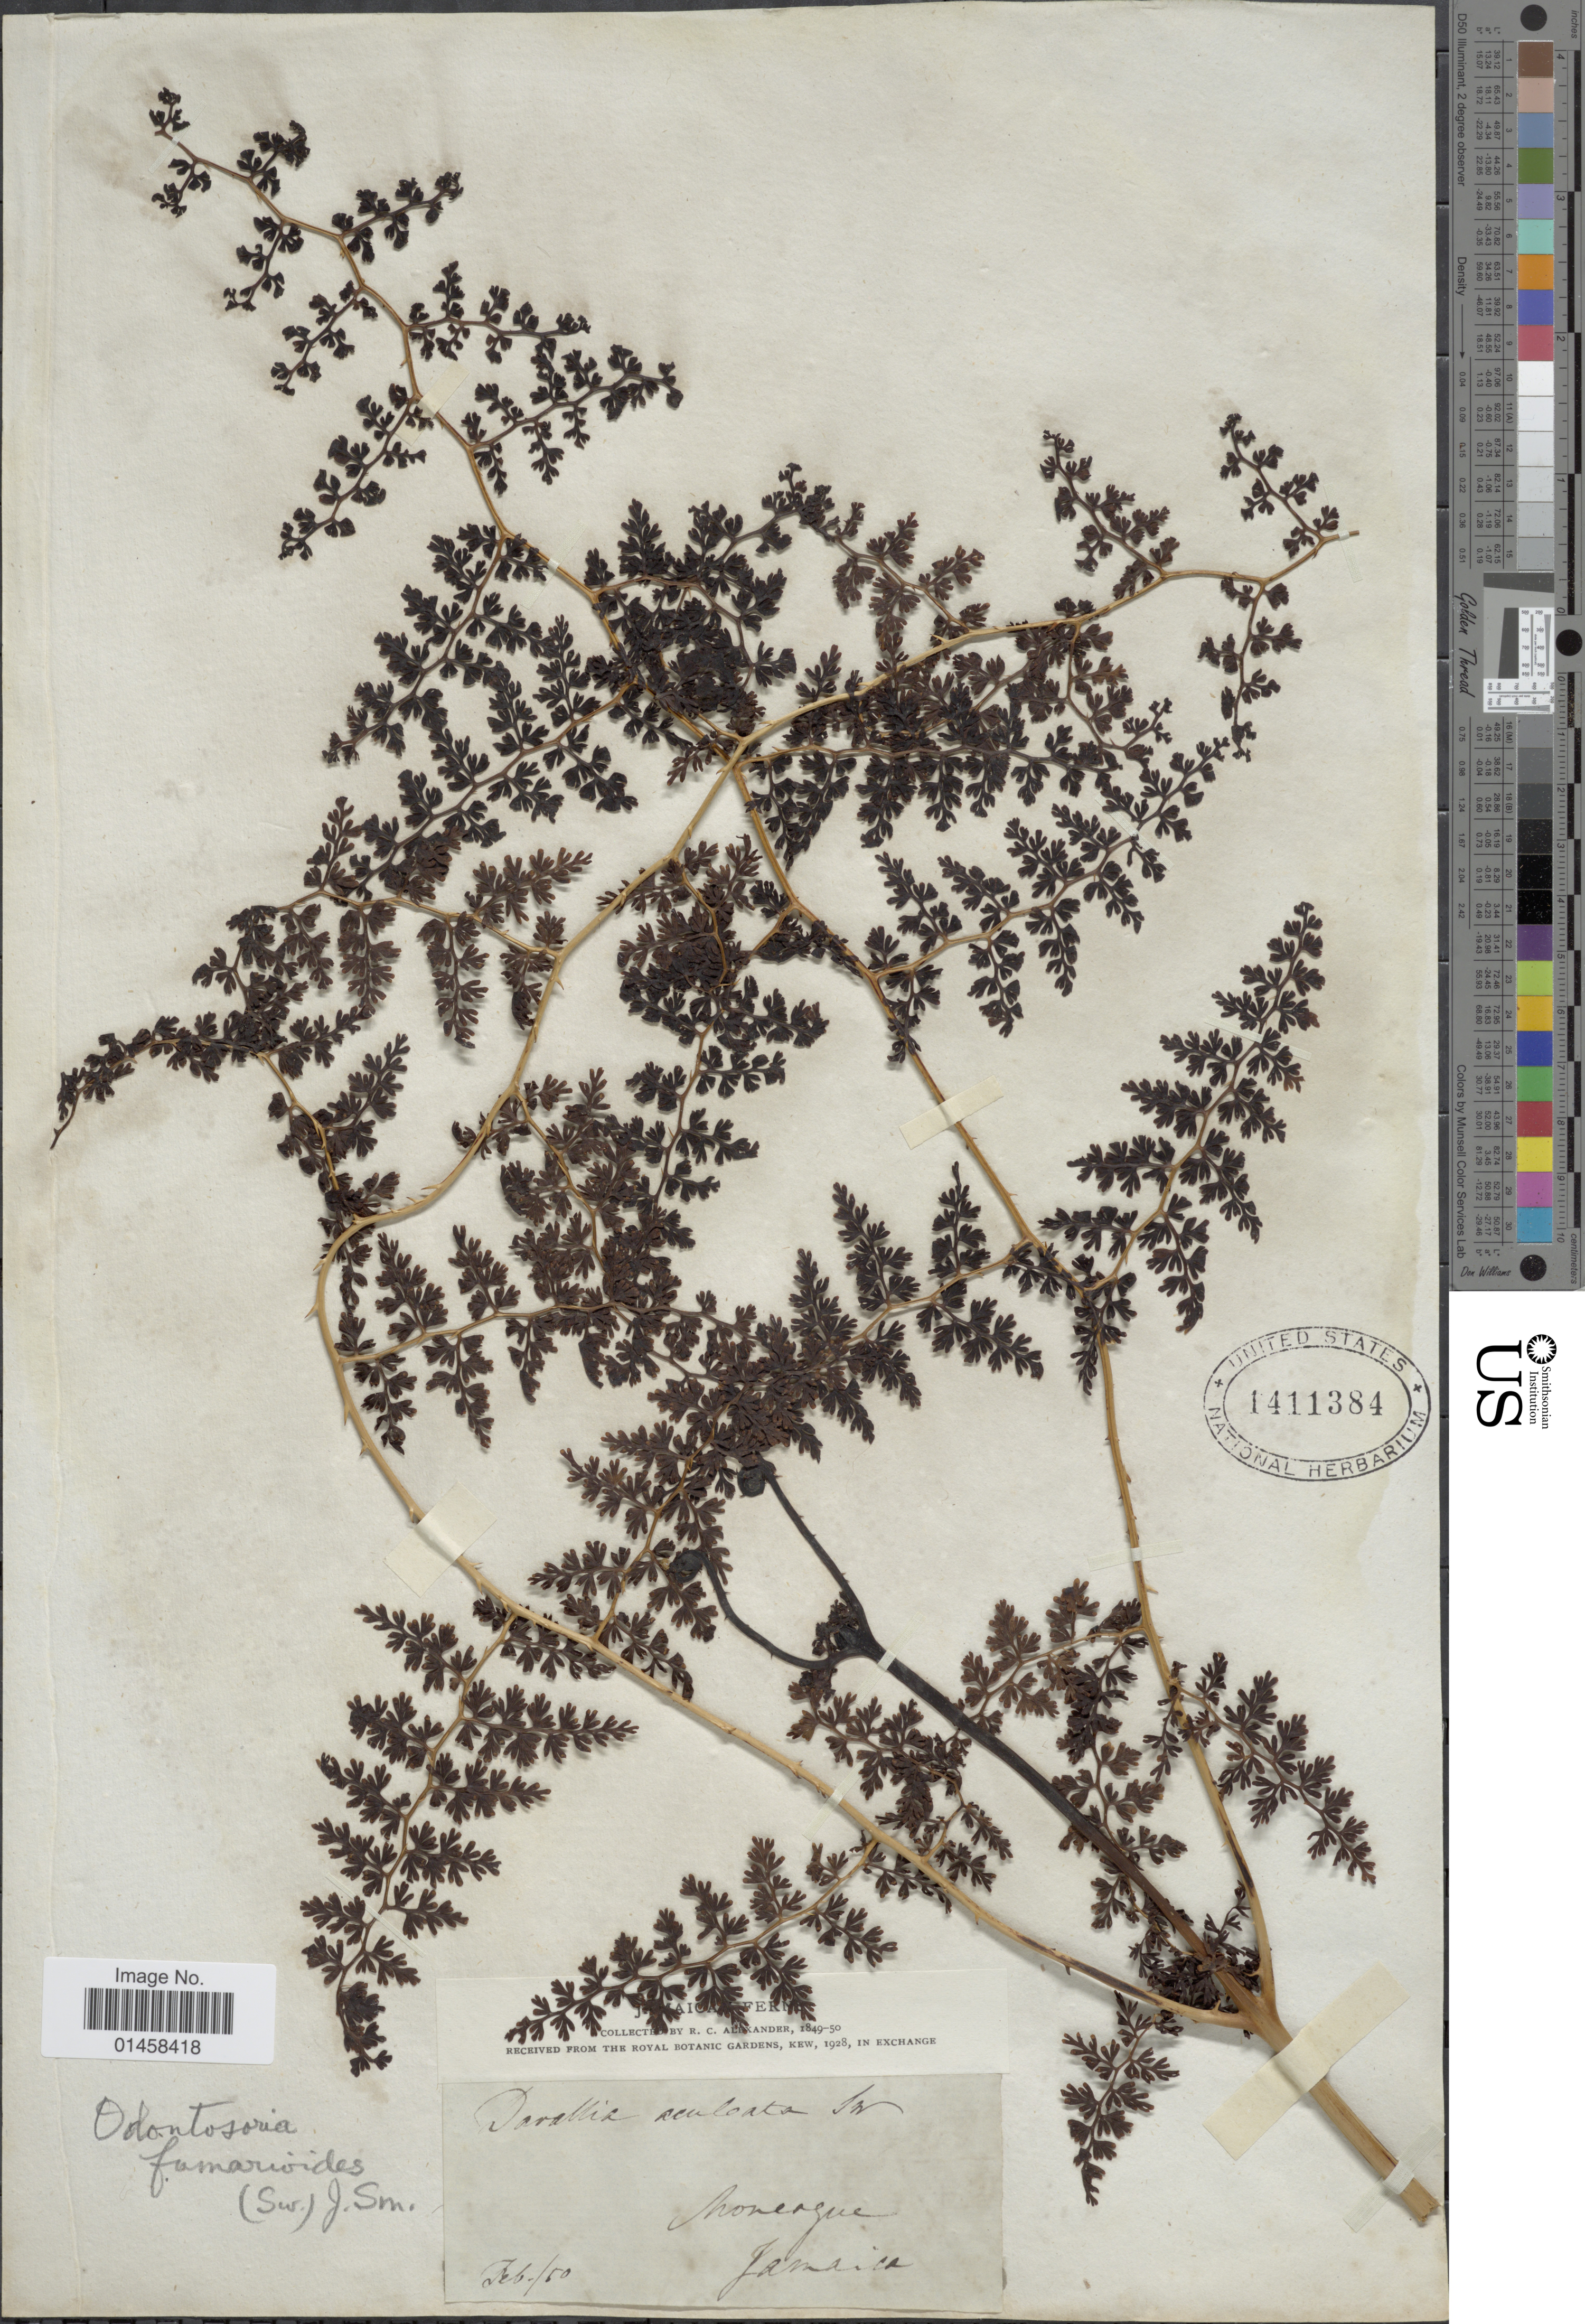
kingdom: Plantae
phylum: Tracheophyta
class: Polypodiopsida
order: Polypodiales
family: Lindsaeaceae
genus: Odontosoria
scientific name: Odontosoria fumarioides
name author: (Sw.) J. Sm.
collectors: R. C. Alexander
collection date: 1850-02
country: Jamaica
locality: Moneague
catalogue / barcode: US 1411384